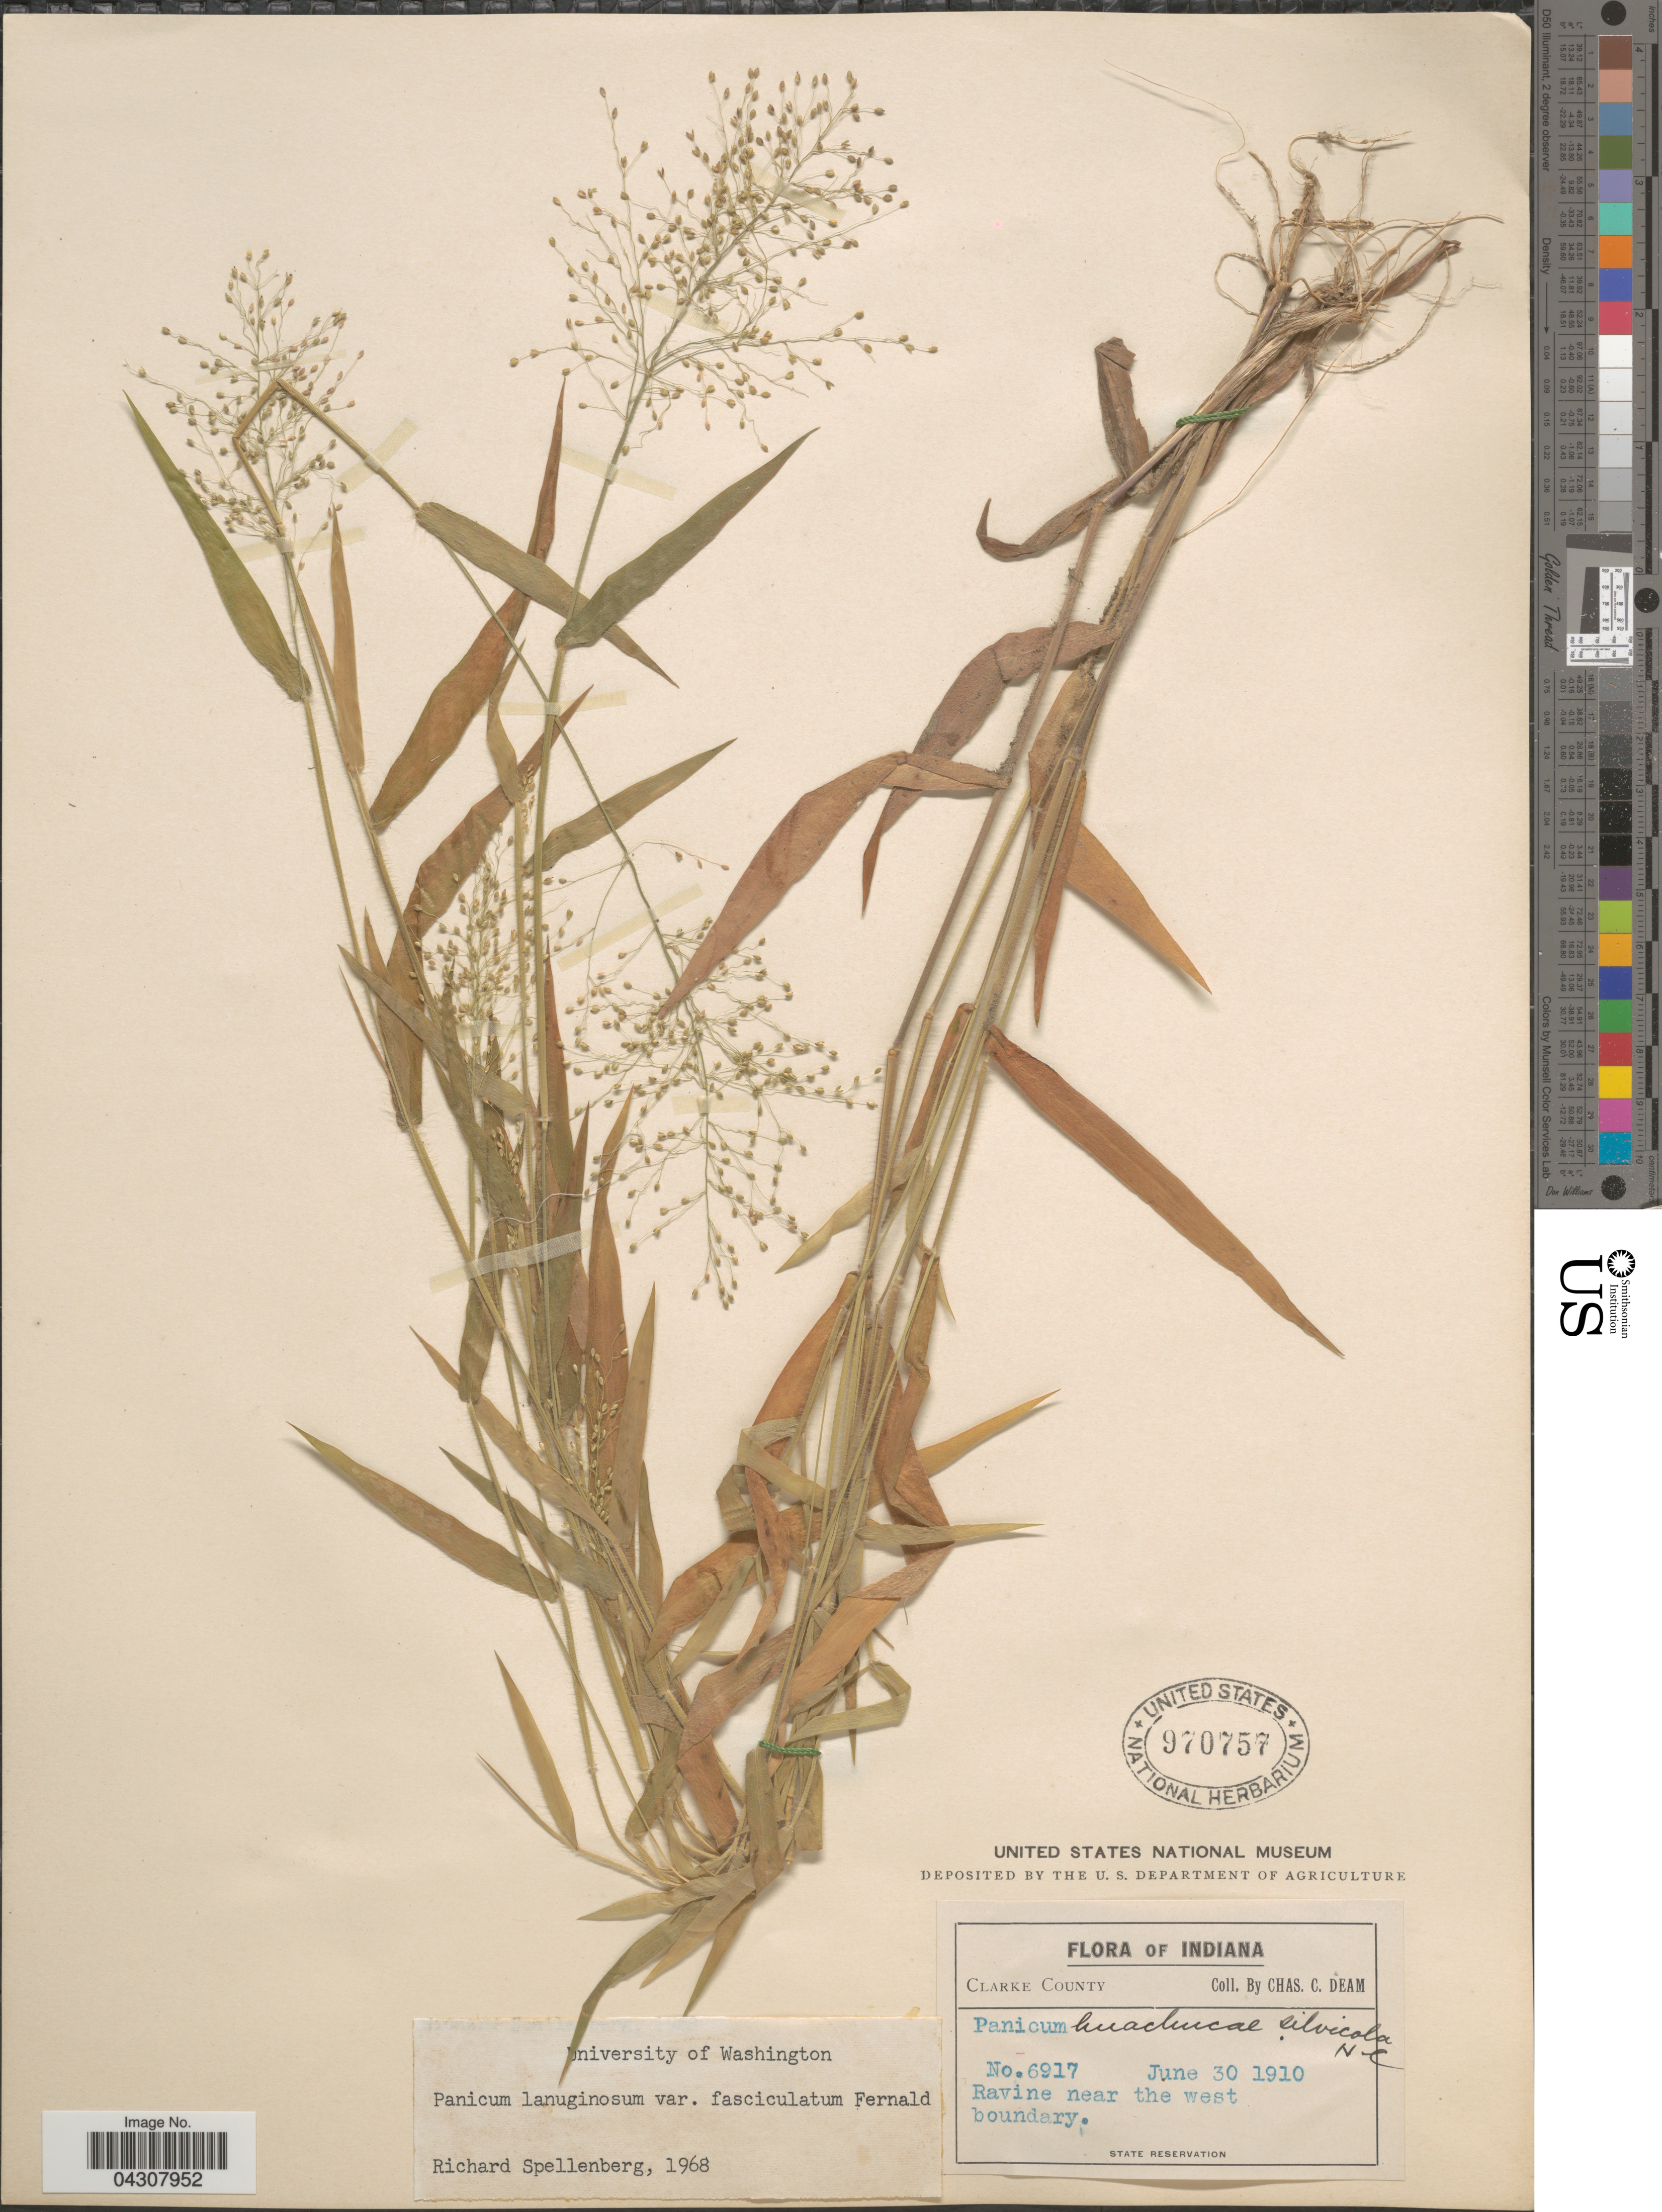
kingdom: Plantae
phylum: Tracheophyta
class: Liliopsida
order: Poales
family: Poaceae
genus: Dichanthelium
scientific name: Dichanthelium acuminatum var. acuminatum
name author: (Sw.) Gould & C.A. Clark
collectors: C. C. Deam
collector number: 6917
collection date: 1910-06-30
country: United States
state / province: Indiana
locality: Clarke County. Ravine near the west boundary.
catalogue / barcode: US 970757